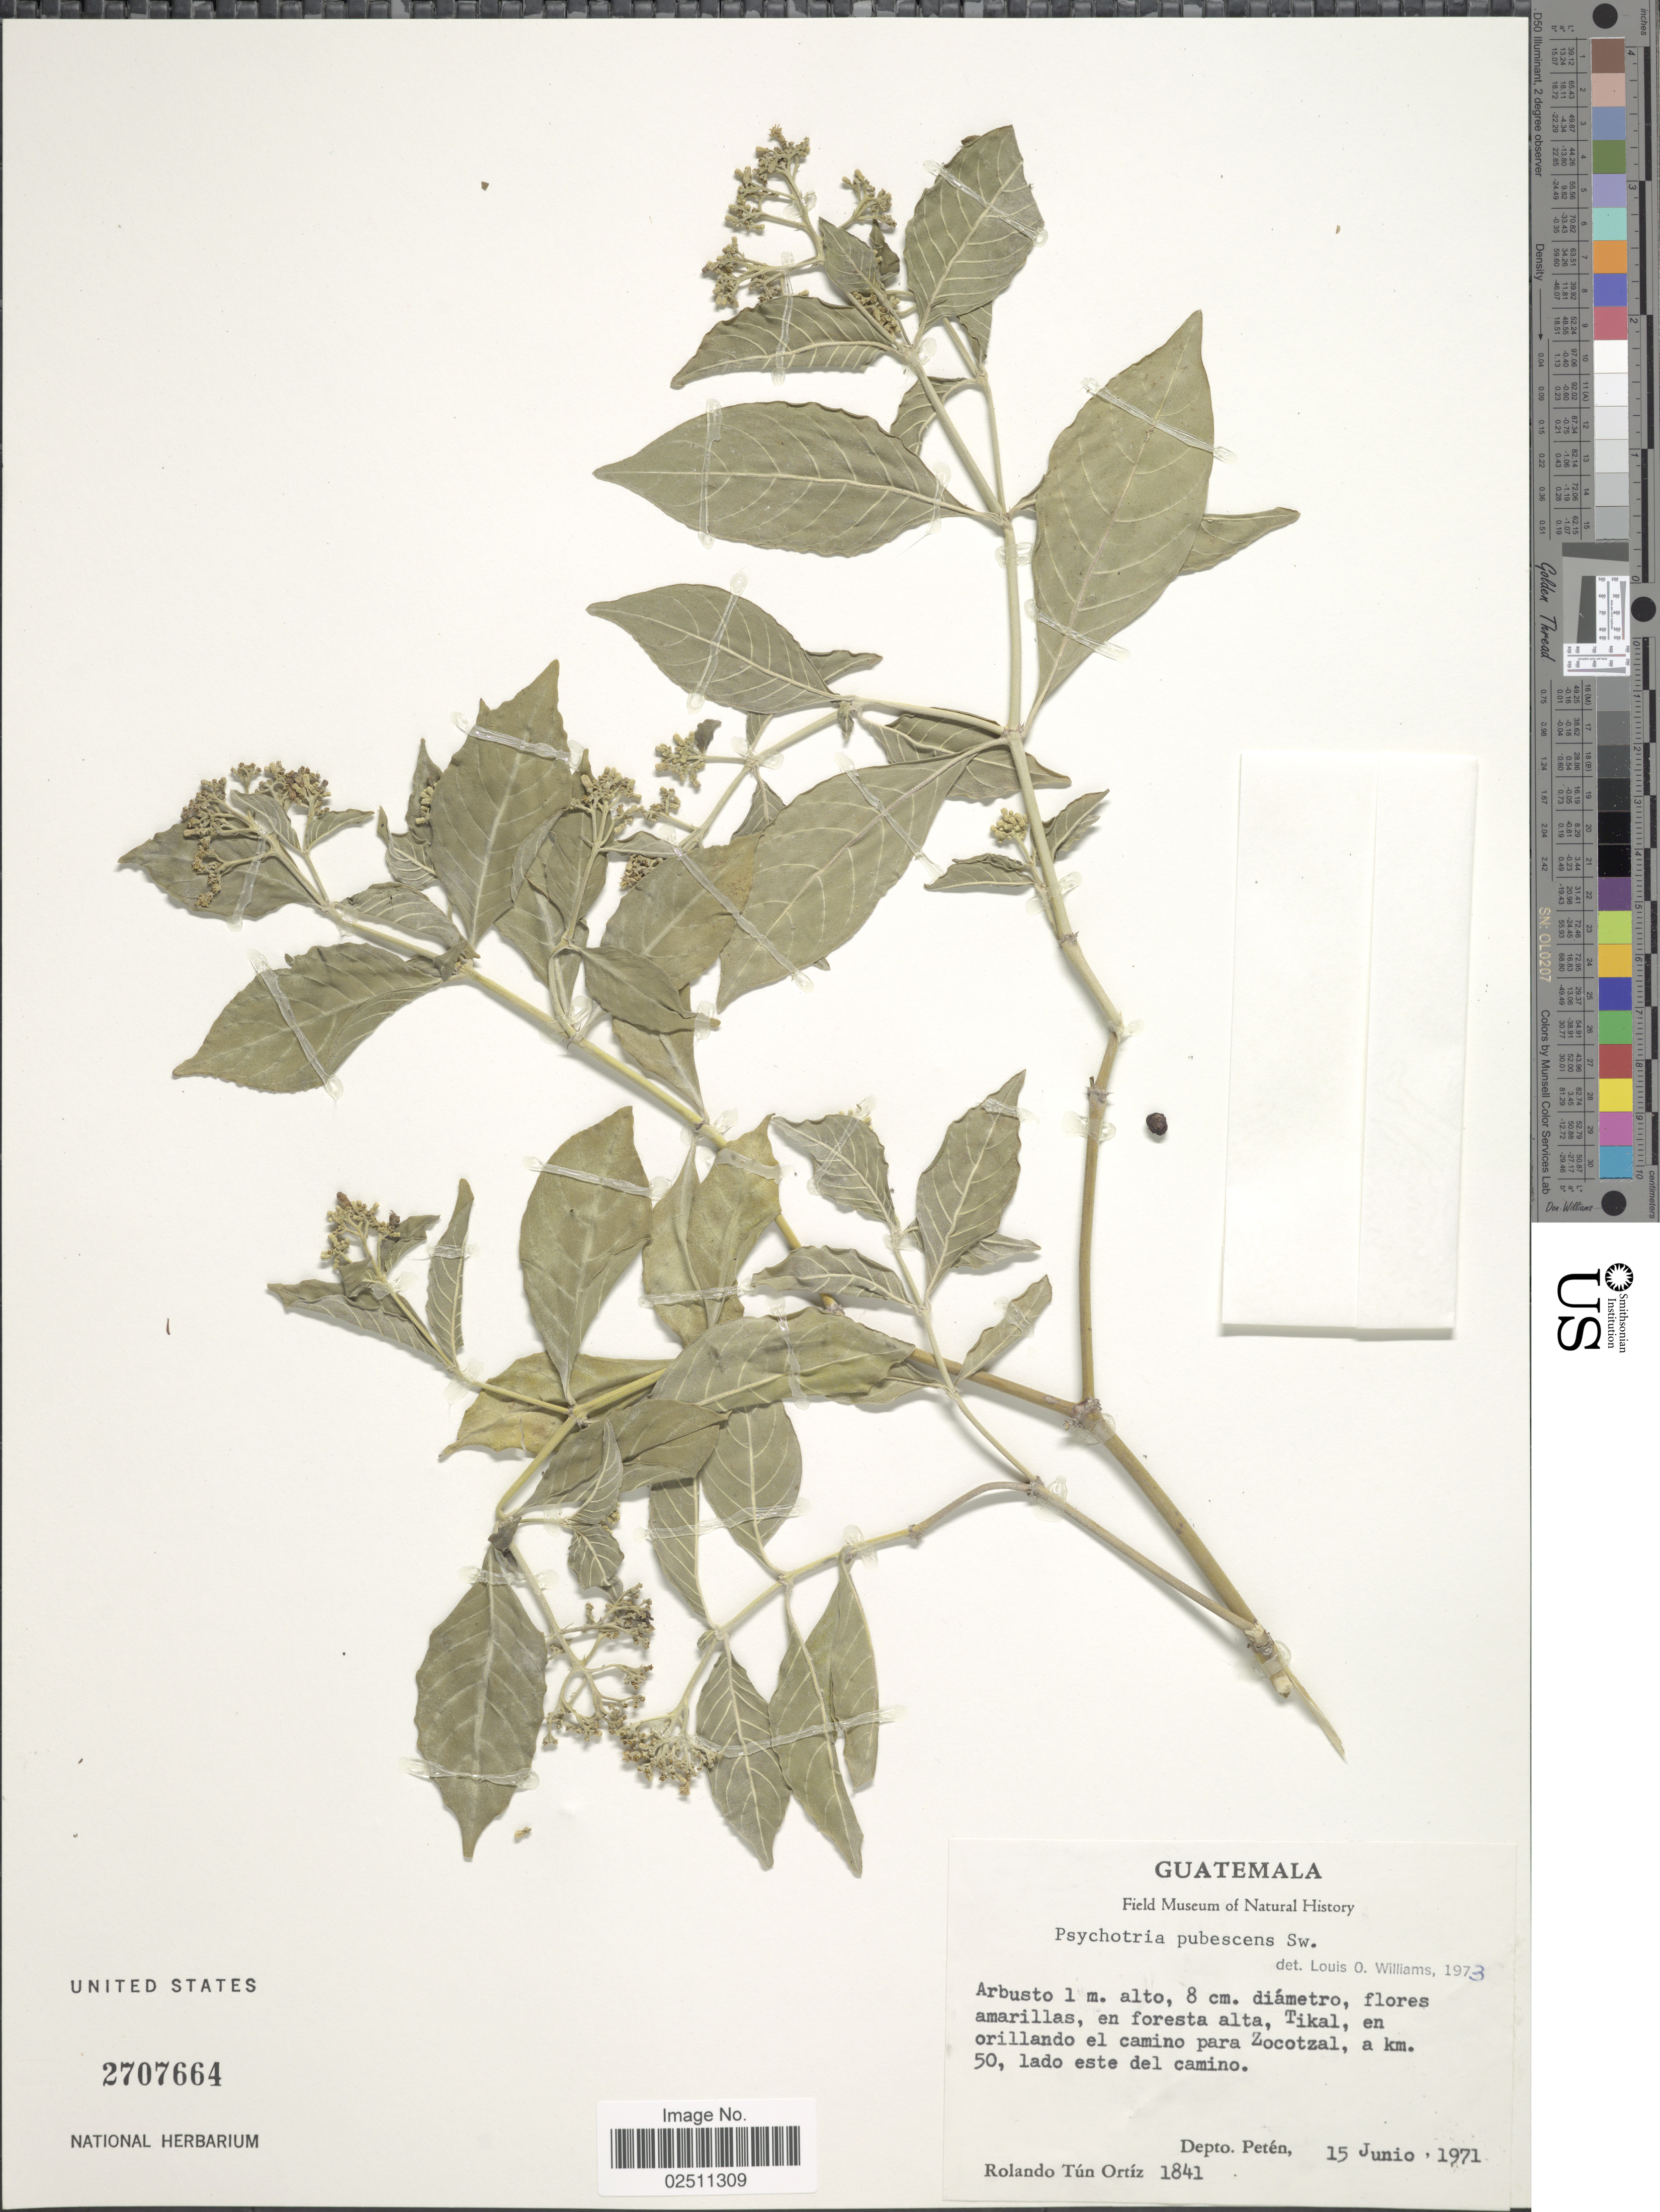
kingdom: Plantae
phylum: Tracheophyta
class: Magnoliopsida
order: Gentianales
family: Rubiaceae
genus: Psychotria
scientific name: Psychotria pubescens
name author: Sw.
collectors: R. T. Ortíz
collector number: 1841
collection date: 1971-06-15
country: Guatemala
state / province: El Petén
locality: En foresta alta, Tikal, en orillando el camino para Zocotzal, a km. 50, lado este del camino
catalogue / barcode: US 2707664